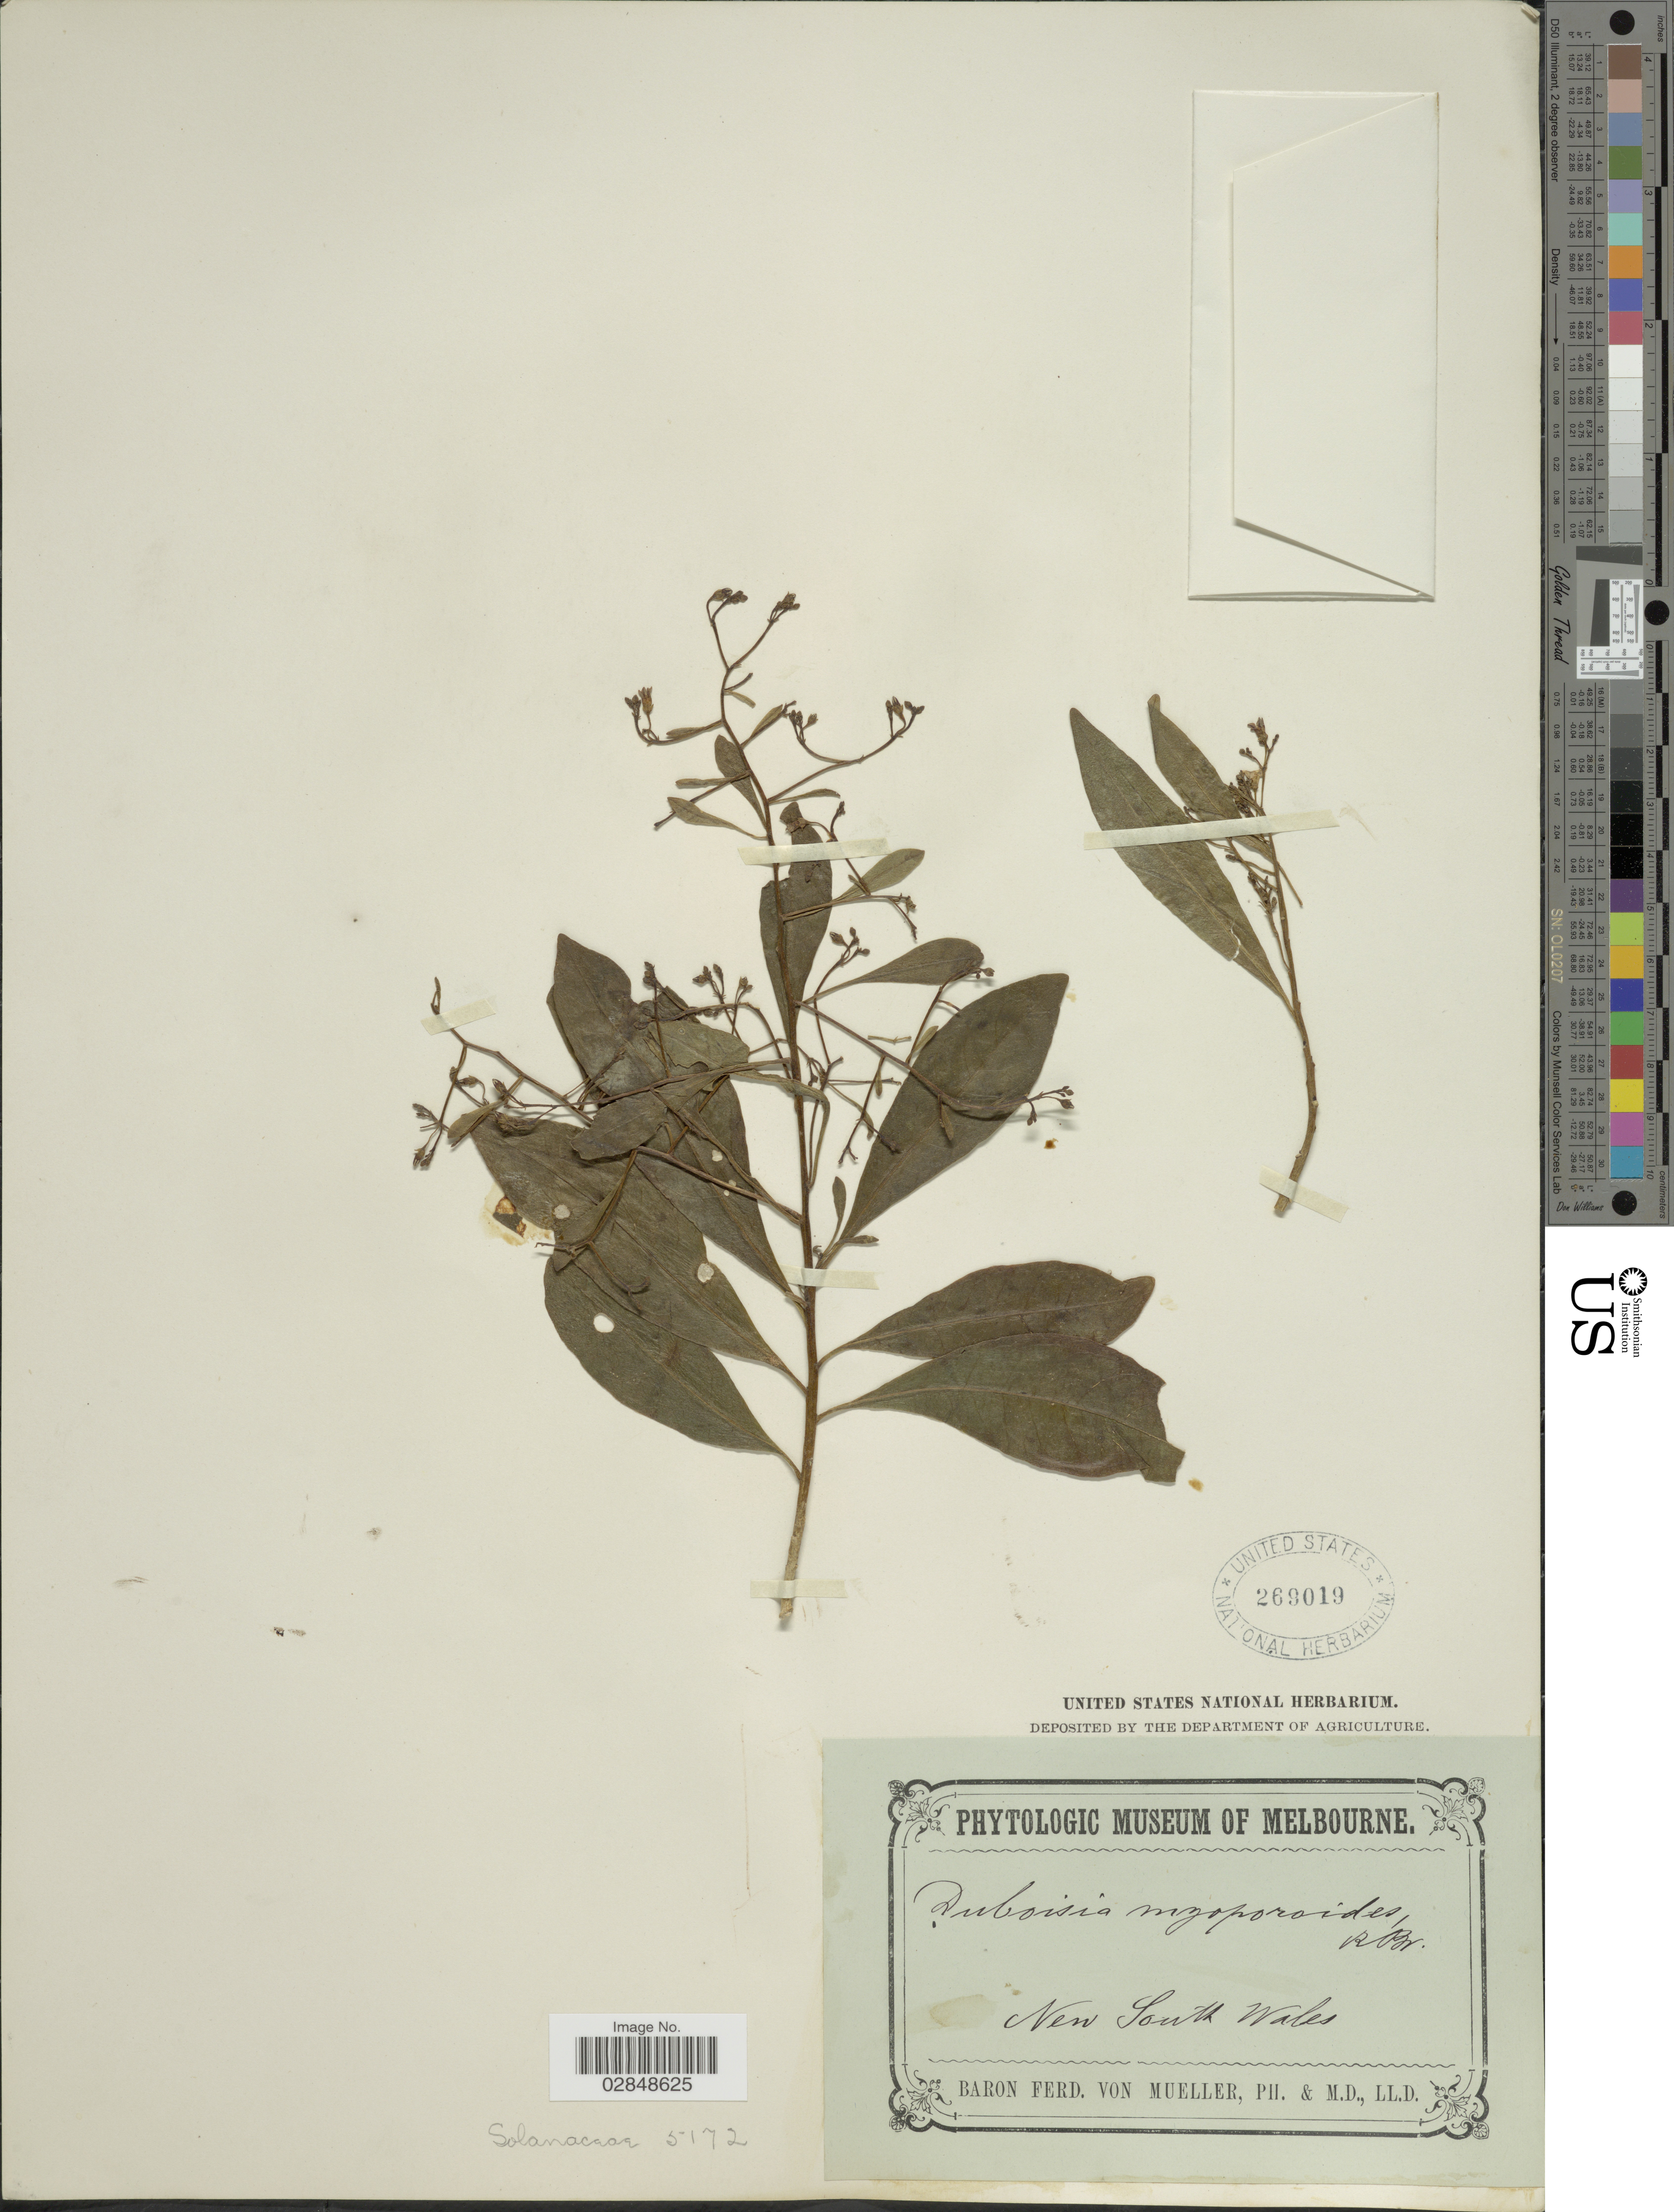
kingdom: Plantae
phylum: Tracheophyta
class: Magnoliopsida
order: Solanales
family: Solanaceae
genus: Duboisia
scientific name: Duboisia myoporoides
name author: R. Br.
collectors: F. Mueller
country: Australia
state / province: New South Wales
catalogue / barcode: US 269019